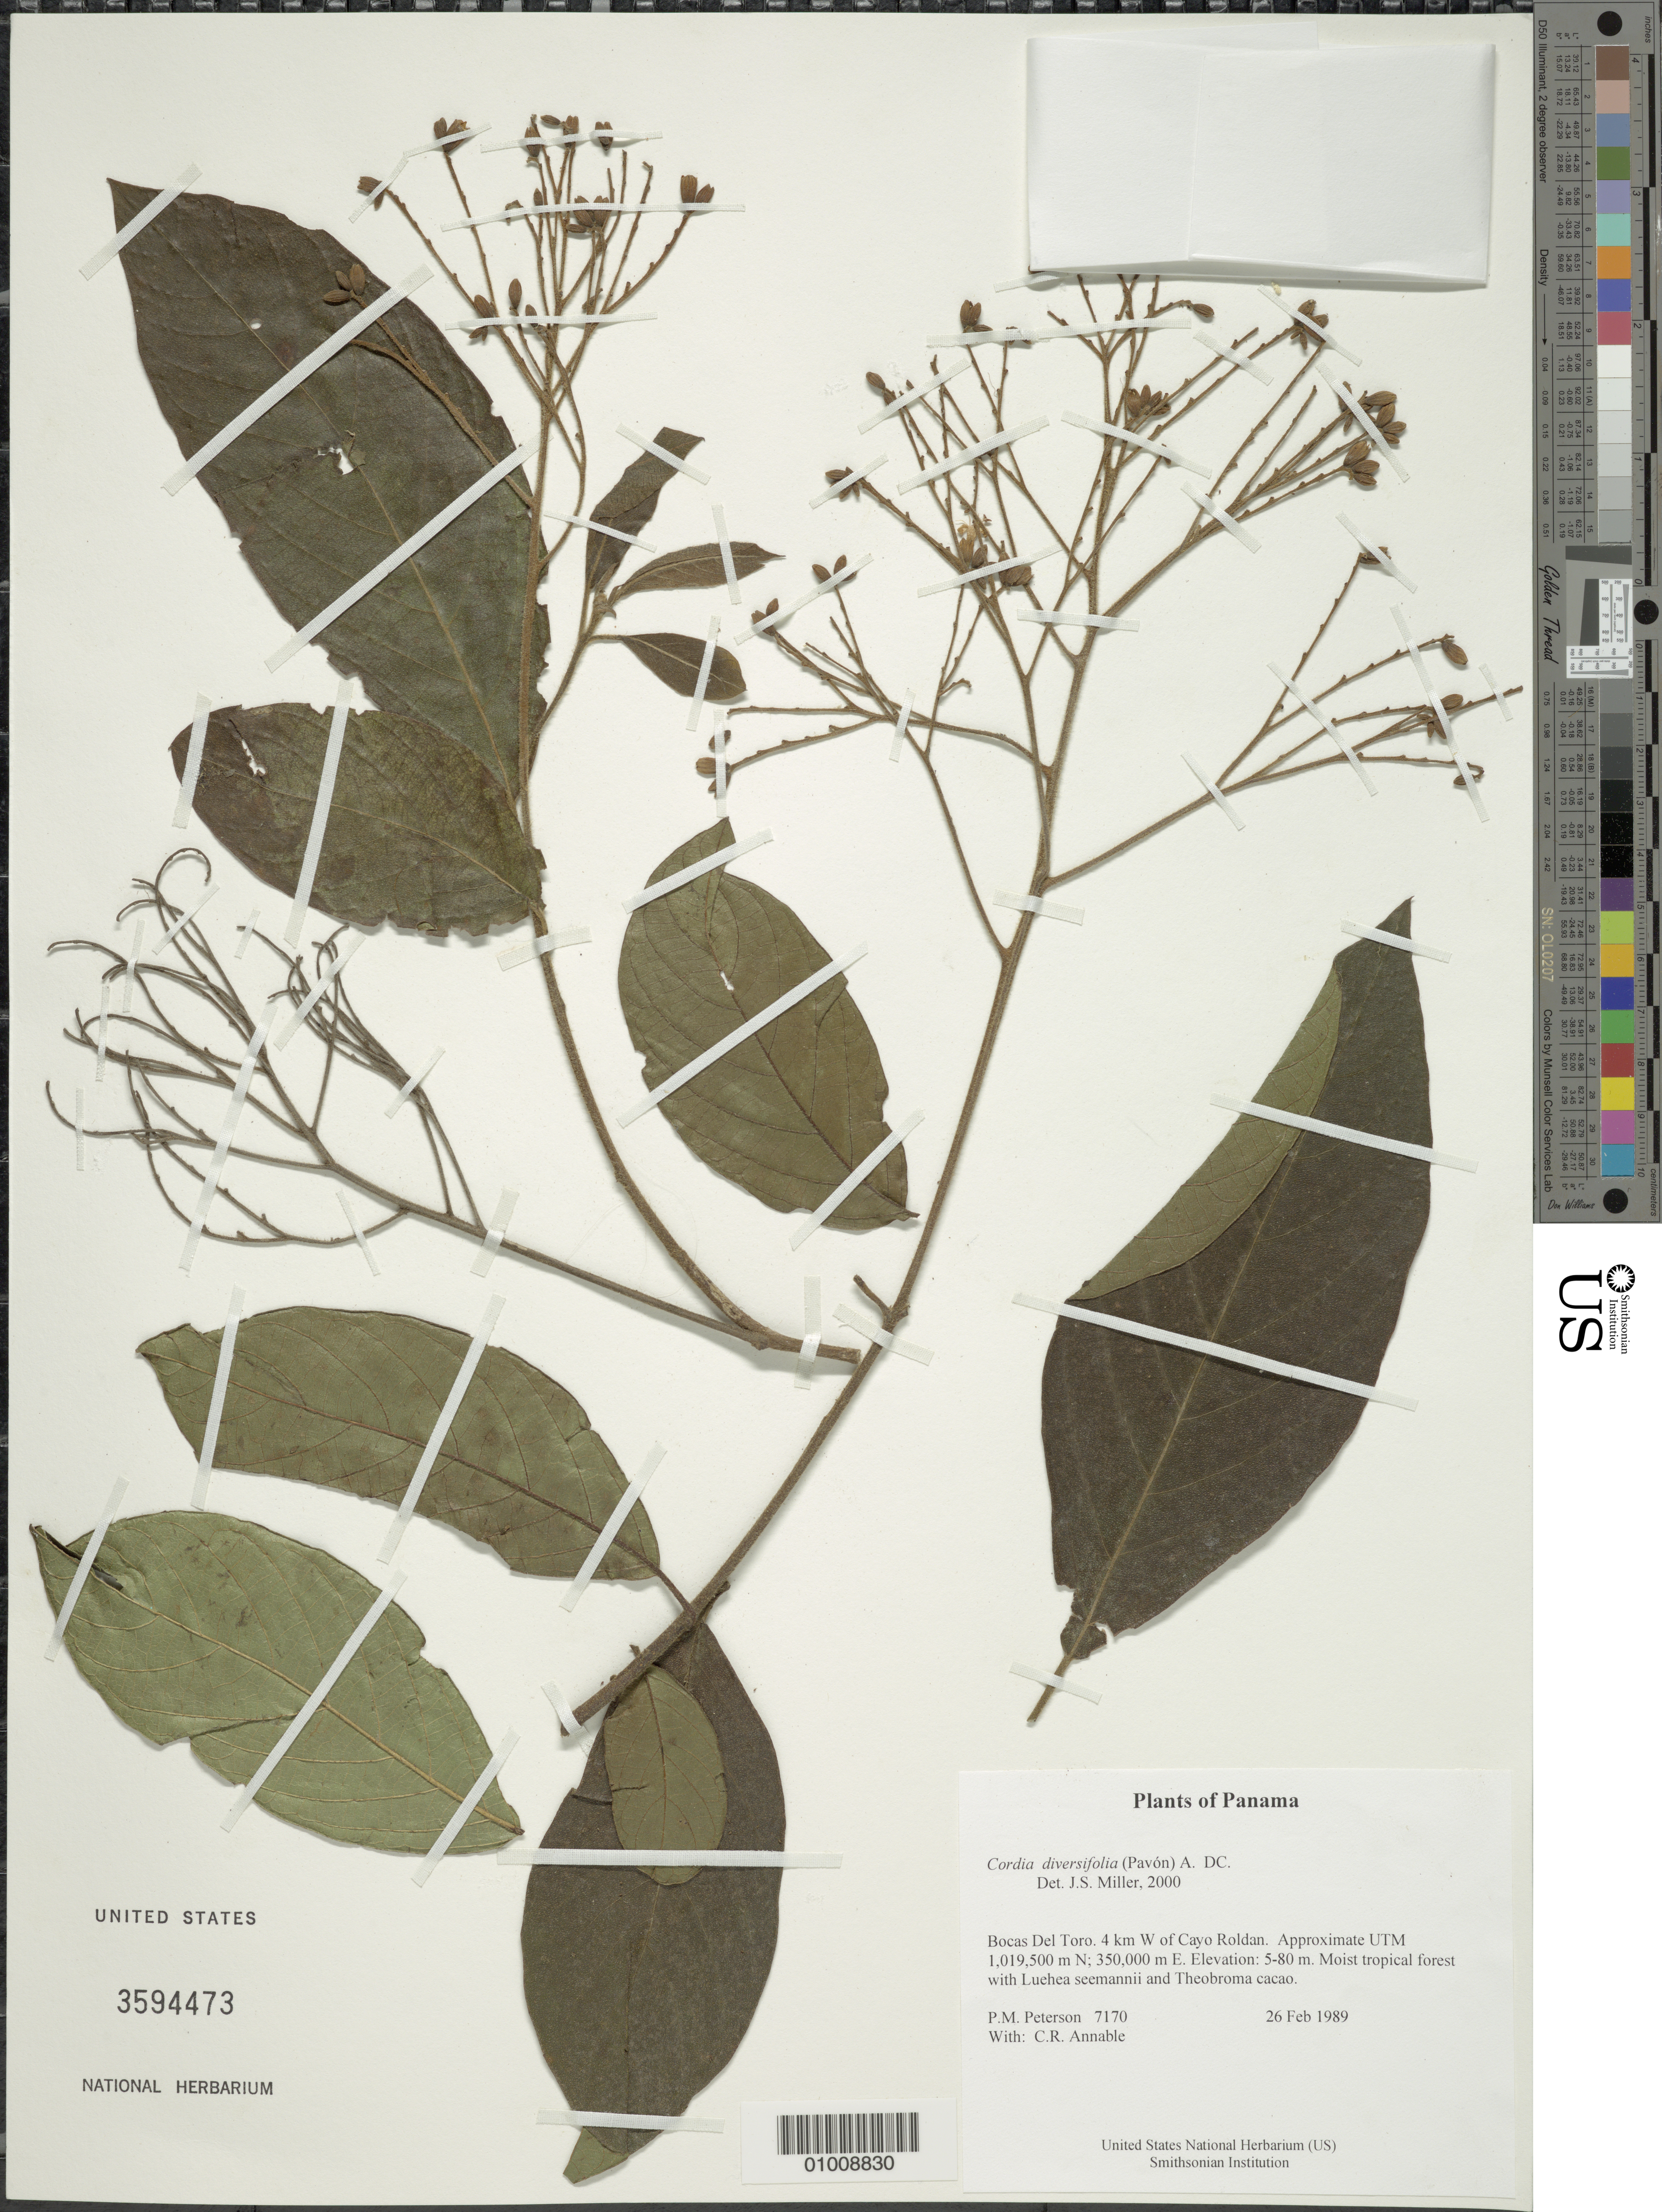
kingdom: Plantae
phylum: Tracheophyta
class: Magnoliopsida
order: Boraginales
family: Cordiaceae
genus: Cordia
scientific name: Cordia diversifolia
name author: Pav. ex DC.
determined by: Miller, James S., (MO), Missouri Botanical Garden (UNITED STATES)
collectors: P. M. Peterson & C. R. Annable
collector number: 07170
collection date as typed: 26 Feb 1989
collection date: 1989-02-26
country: Panama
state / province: Bocas del Toro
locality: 4 km W of Cayo Roldan. Approximate UTM 1,019,500 m N; 350,000 m E.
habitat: Moist tropical forest with Luehea seemannii and Theobroma cacao.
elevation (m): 5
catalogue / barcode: US 3594473